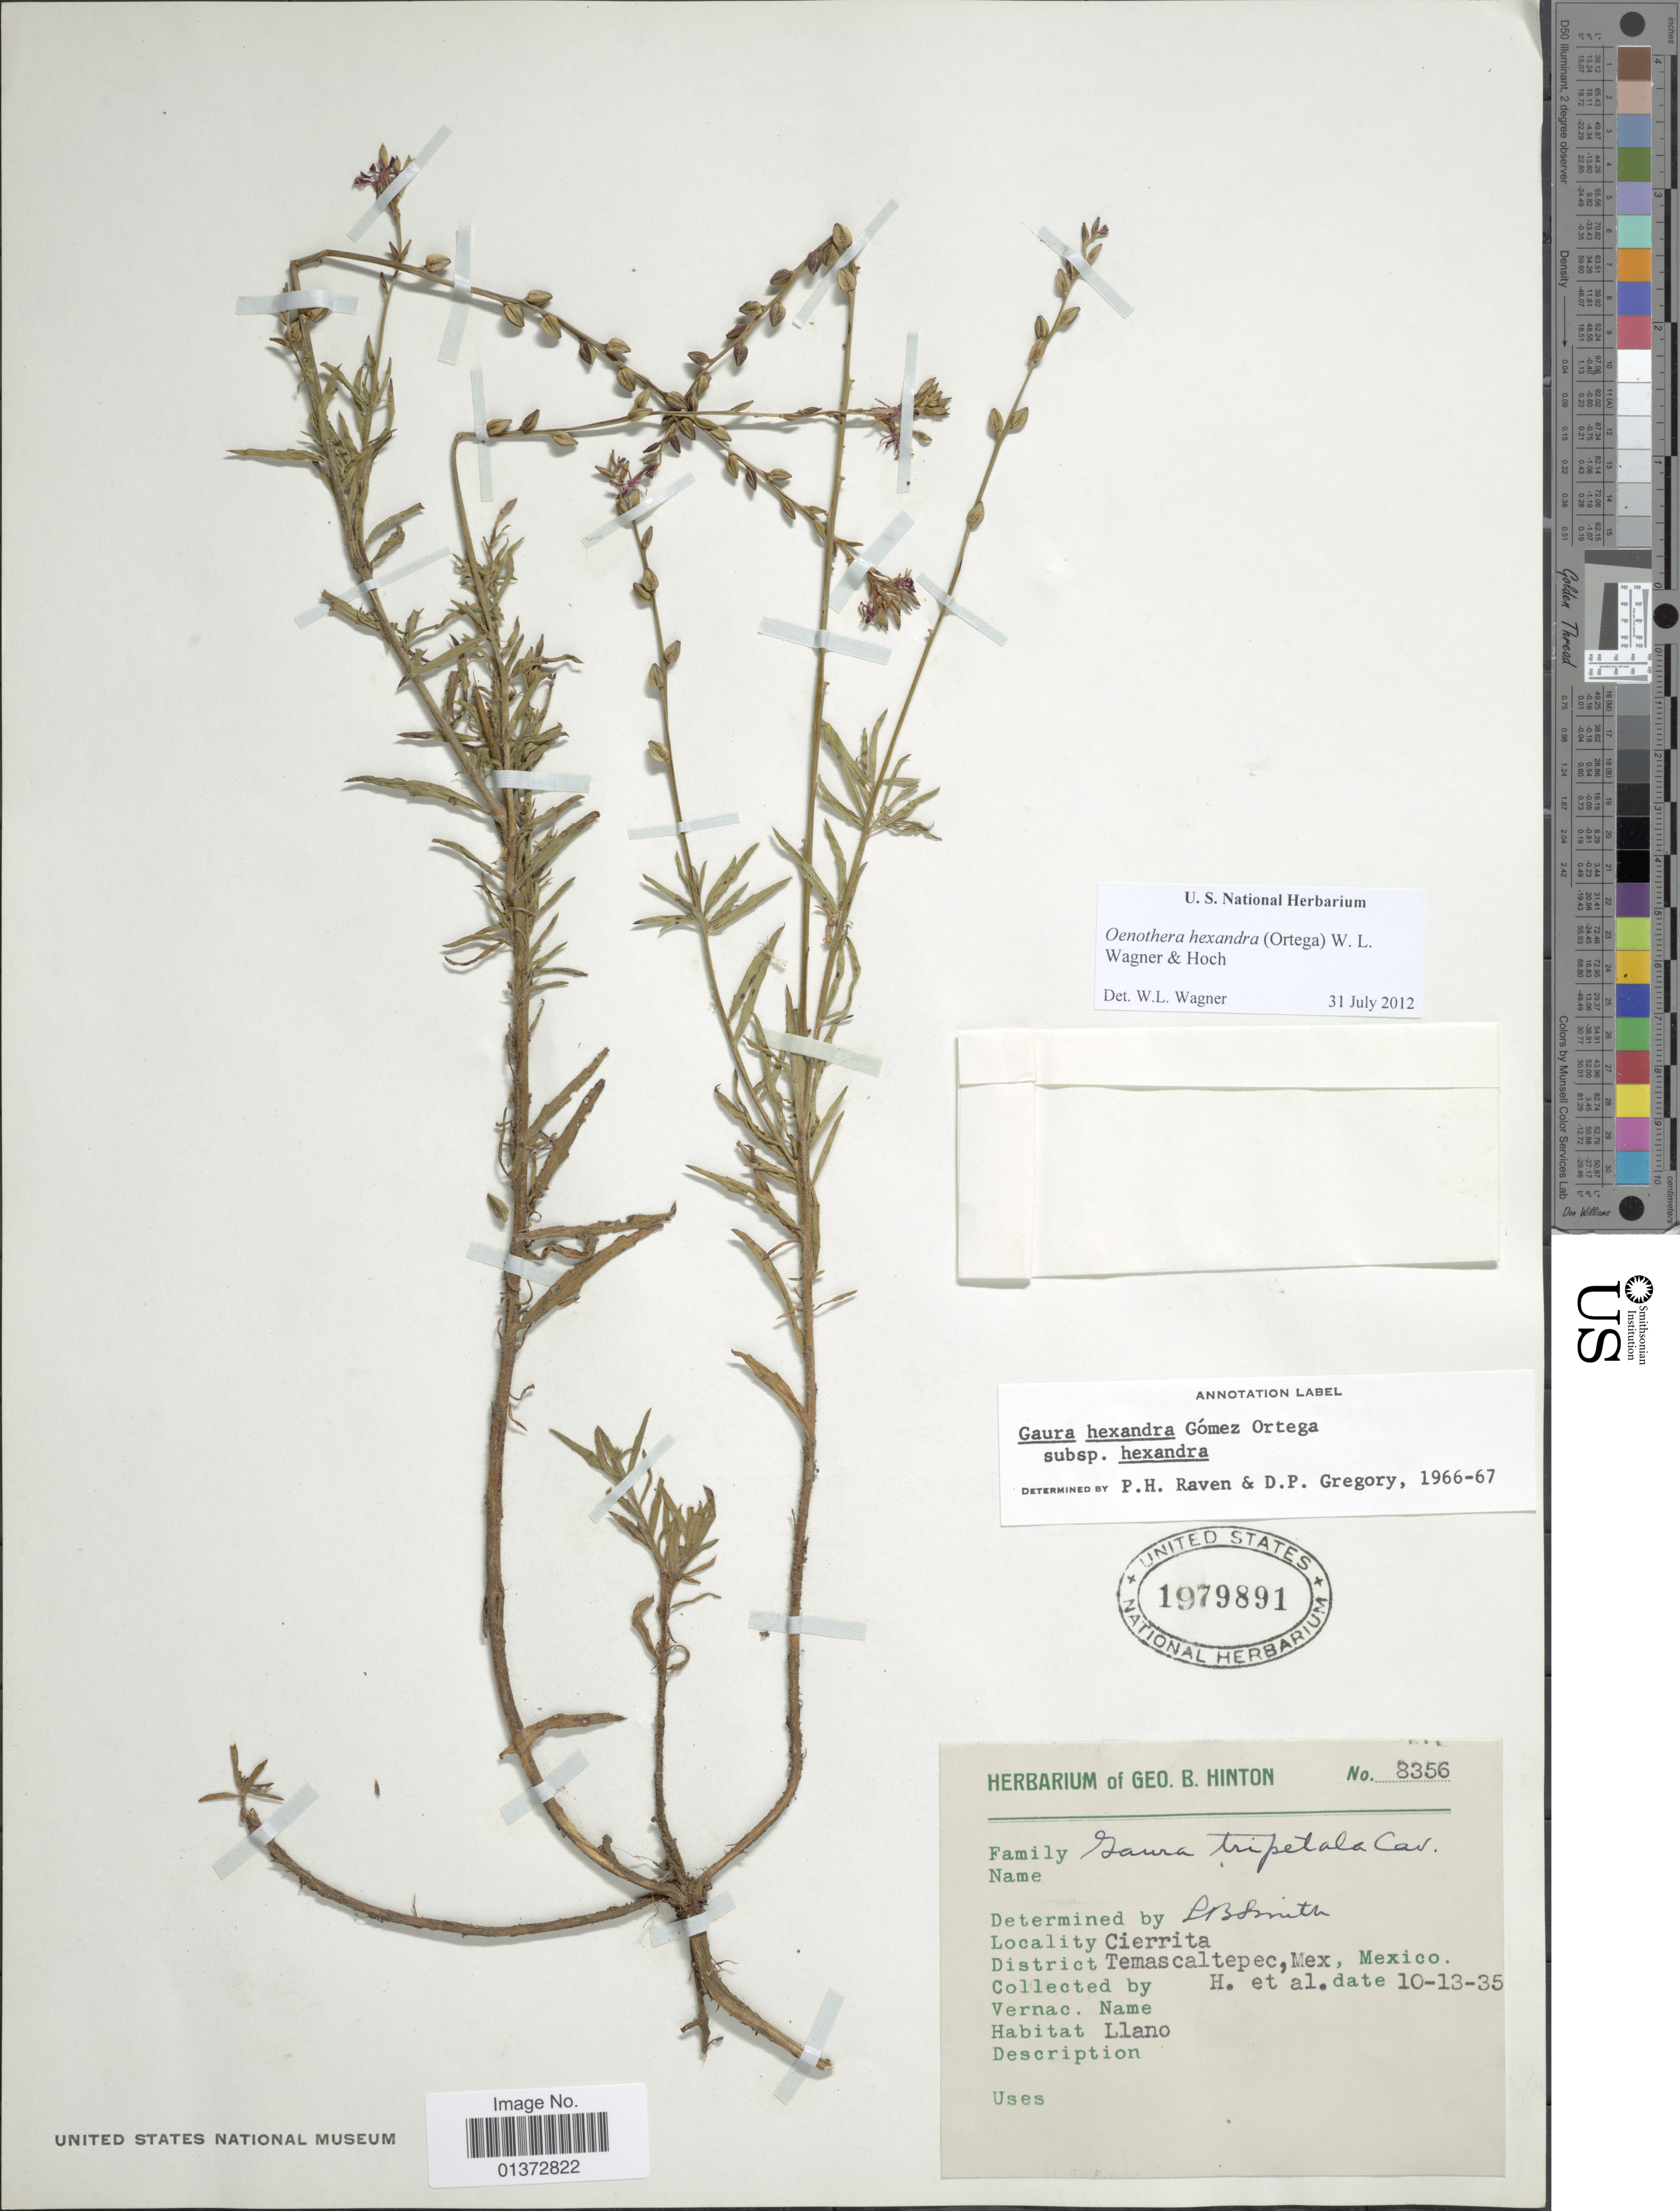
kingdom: Plantae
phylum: Tracheophyta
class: Magnoliopsida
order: Myrtales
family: Onagraceae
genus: Oenothera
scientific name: Oenothera hexandra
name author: (Ortega) W.L. Wagner & Hoch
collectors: G. B. Hinton & et al.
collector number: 8356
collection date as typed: Transcribed d/m/y: 13/10/35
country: Mexico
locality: Cierrita, District Temascaltepec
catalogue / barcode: US 1979891